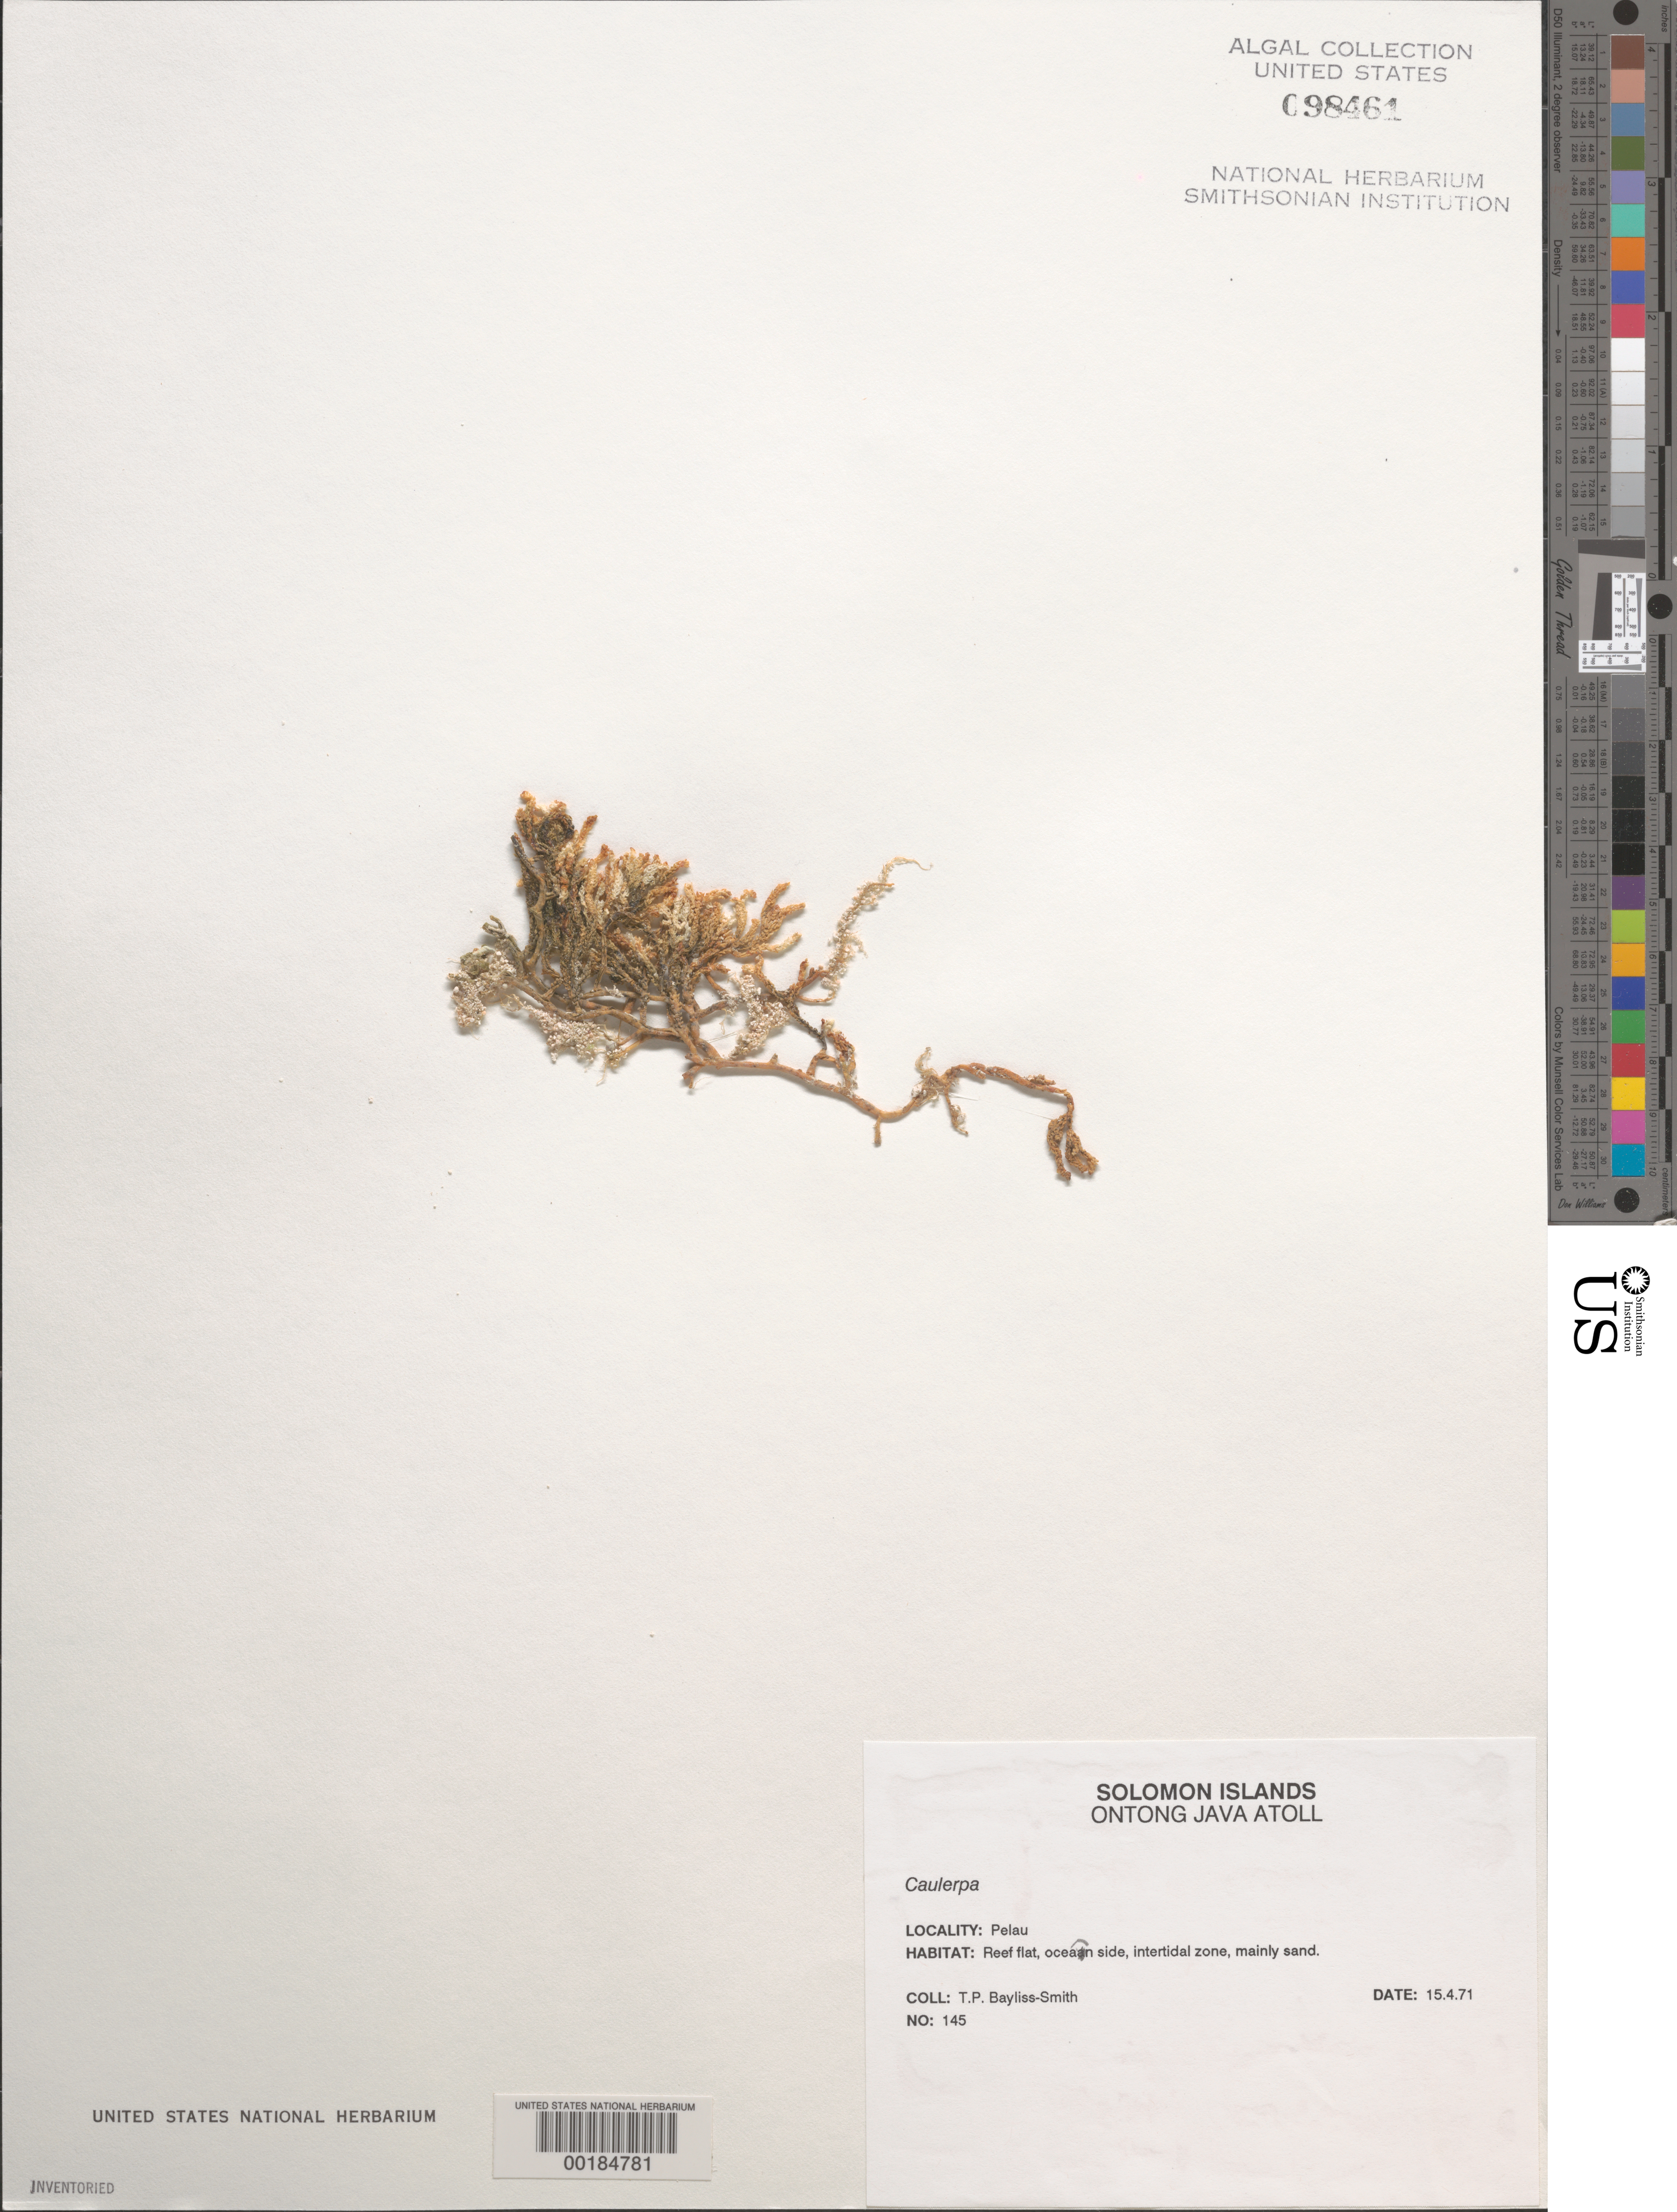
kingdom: Plantae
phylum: Chlorophyta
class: Ulvophyceae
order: Bryopsidales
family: Caulerpaceae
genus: Caulerpa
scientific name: Caulerpa sp.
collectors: T. P. Bayliss-Smith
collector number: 145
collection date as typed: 15 Apr 1971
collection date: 1971-04-15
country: Solomon Islands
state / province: Malaita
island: Ontong Java Atoll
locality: Pelau Islet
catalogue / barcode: US 98461